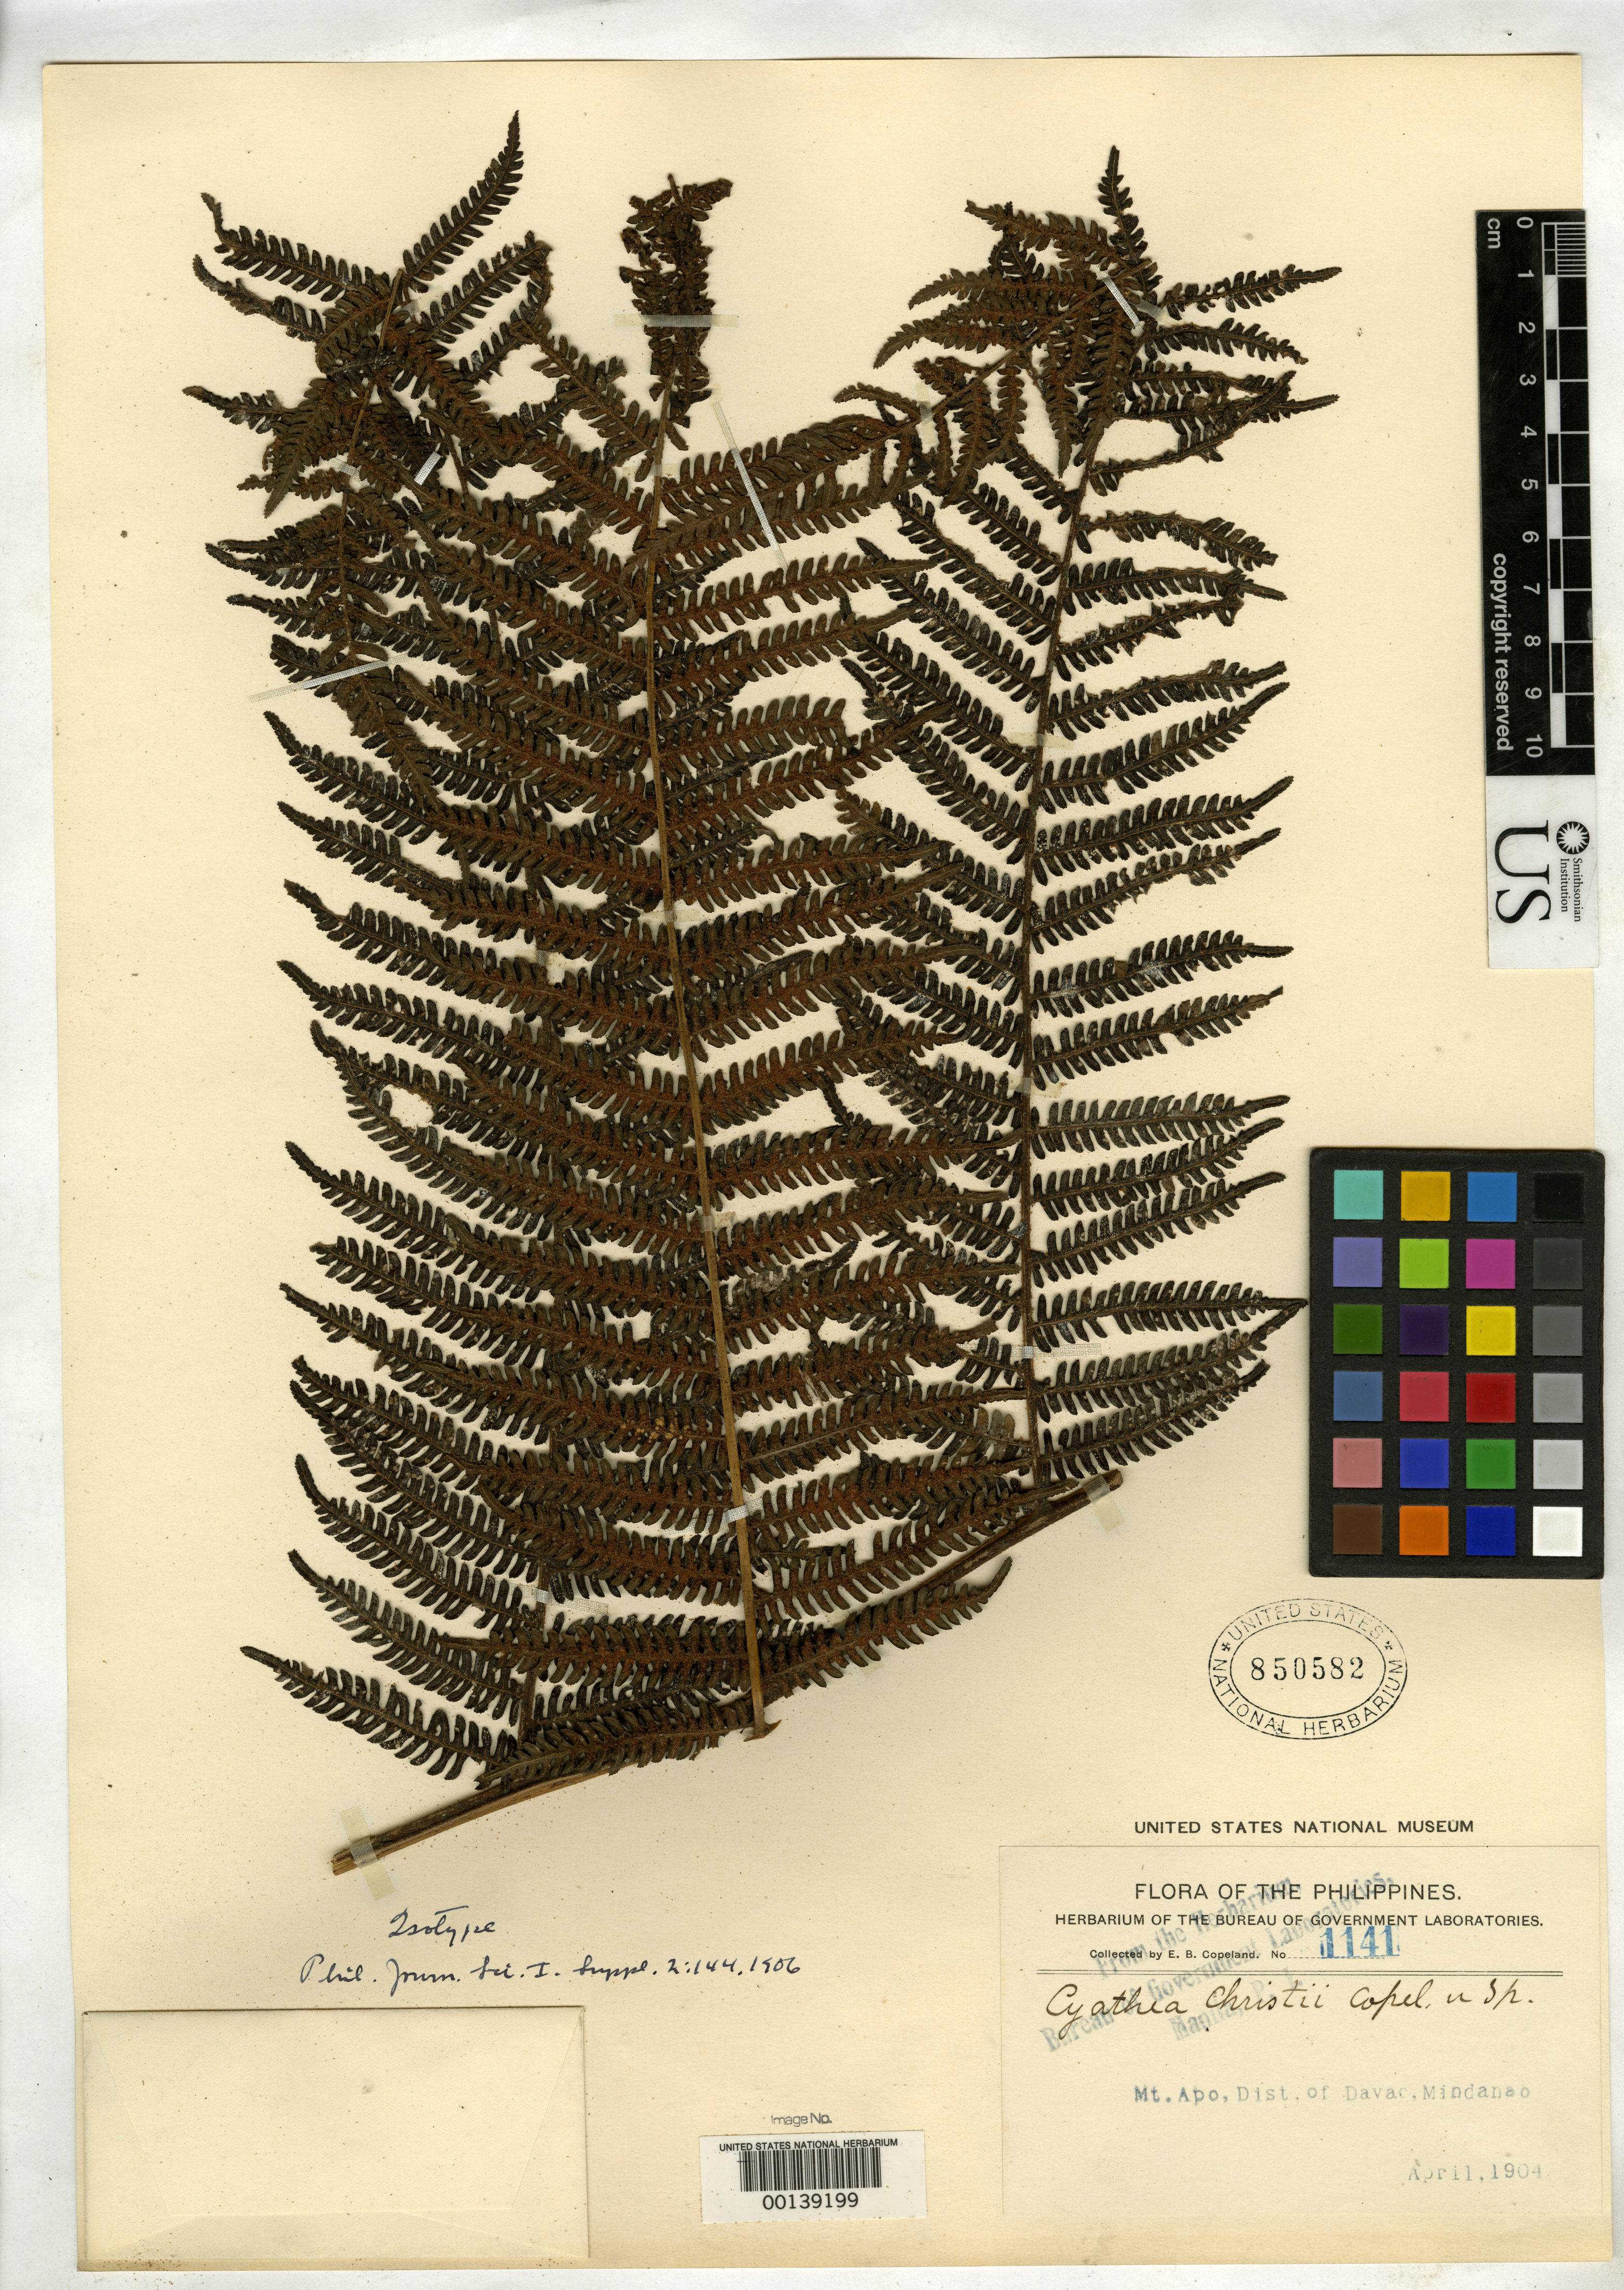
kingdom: Plantae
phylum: Tracheophyta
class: Polypodiopsida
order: Cyatheales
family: Cyatheaceae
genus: Cyathea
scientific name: Cyathea christii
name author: Copel.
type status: Isotype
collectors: E. B. Copeland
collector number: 1141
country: Philippines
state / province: Davao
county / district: Davao del Sur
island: Mindanao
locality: Mount Apo.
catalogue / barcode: US 850582